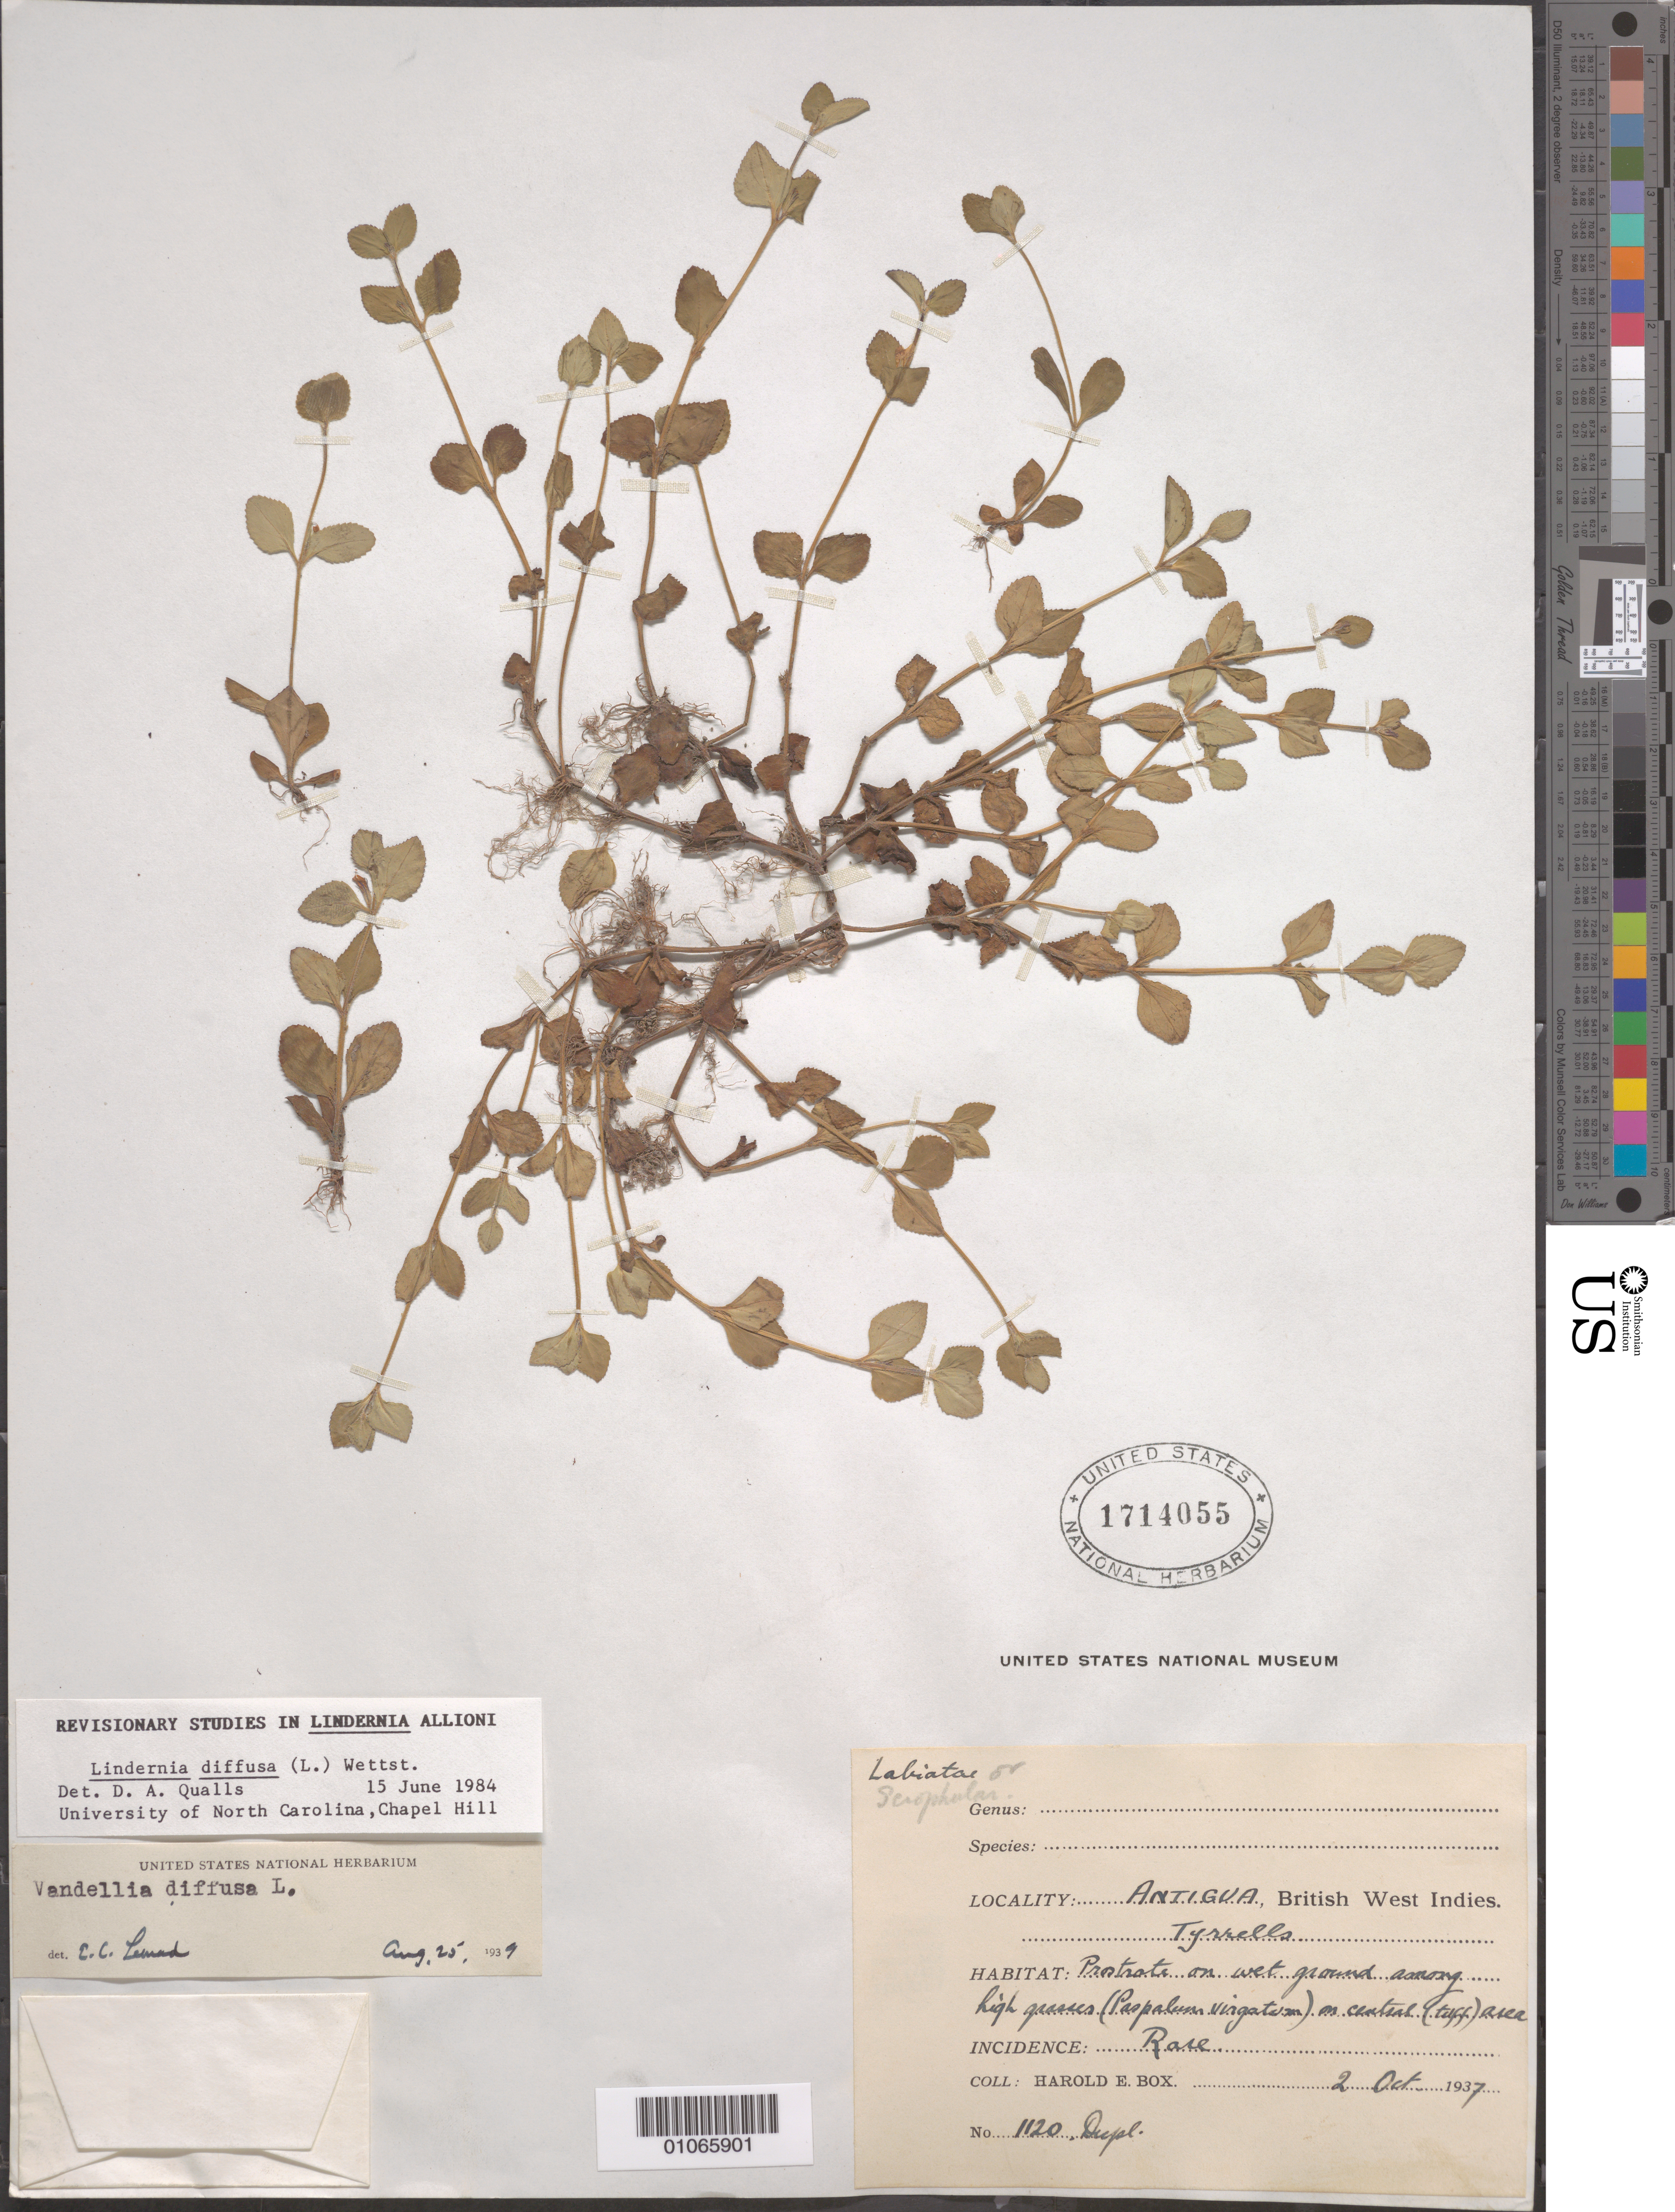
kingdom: Plantae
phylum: Tracheophyta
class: Magnoliopsida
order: Lamiales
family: Linderniaceae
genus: Lindernia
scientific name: Lindernia diffusa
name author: (L.) Wettst.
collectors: H. E. Box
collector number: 1120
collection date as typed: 02 Oct 1937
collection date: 1937-10-02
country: Antigua and Barbuda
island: Leeward Is.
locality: Tyrells. On wet ground among high grasses (Paspalum virgatum) on central (tuff) area.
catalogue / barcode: US 1714055